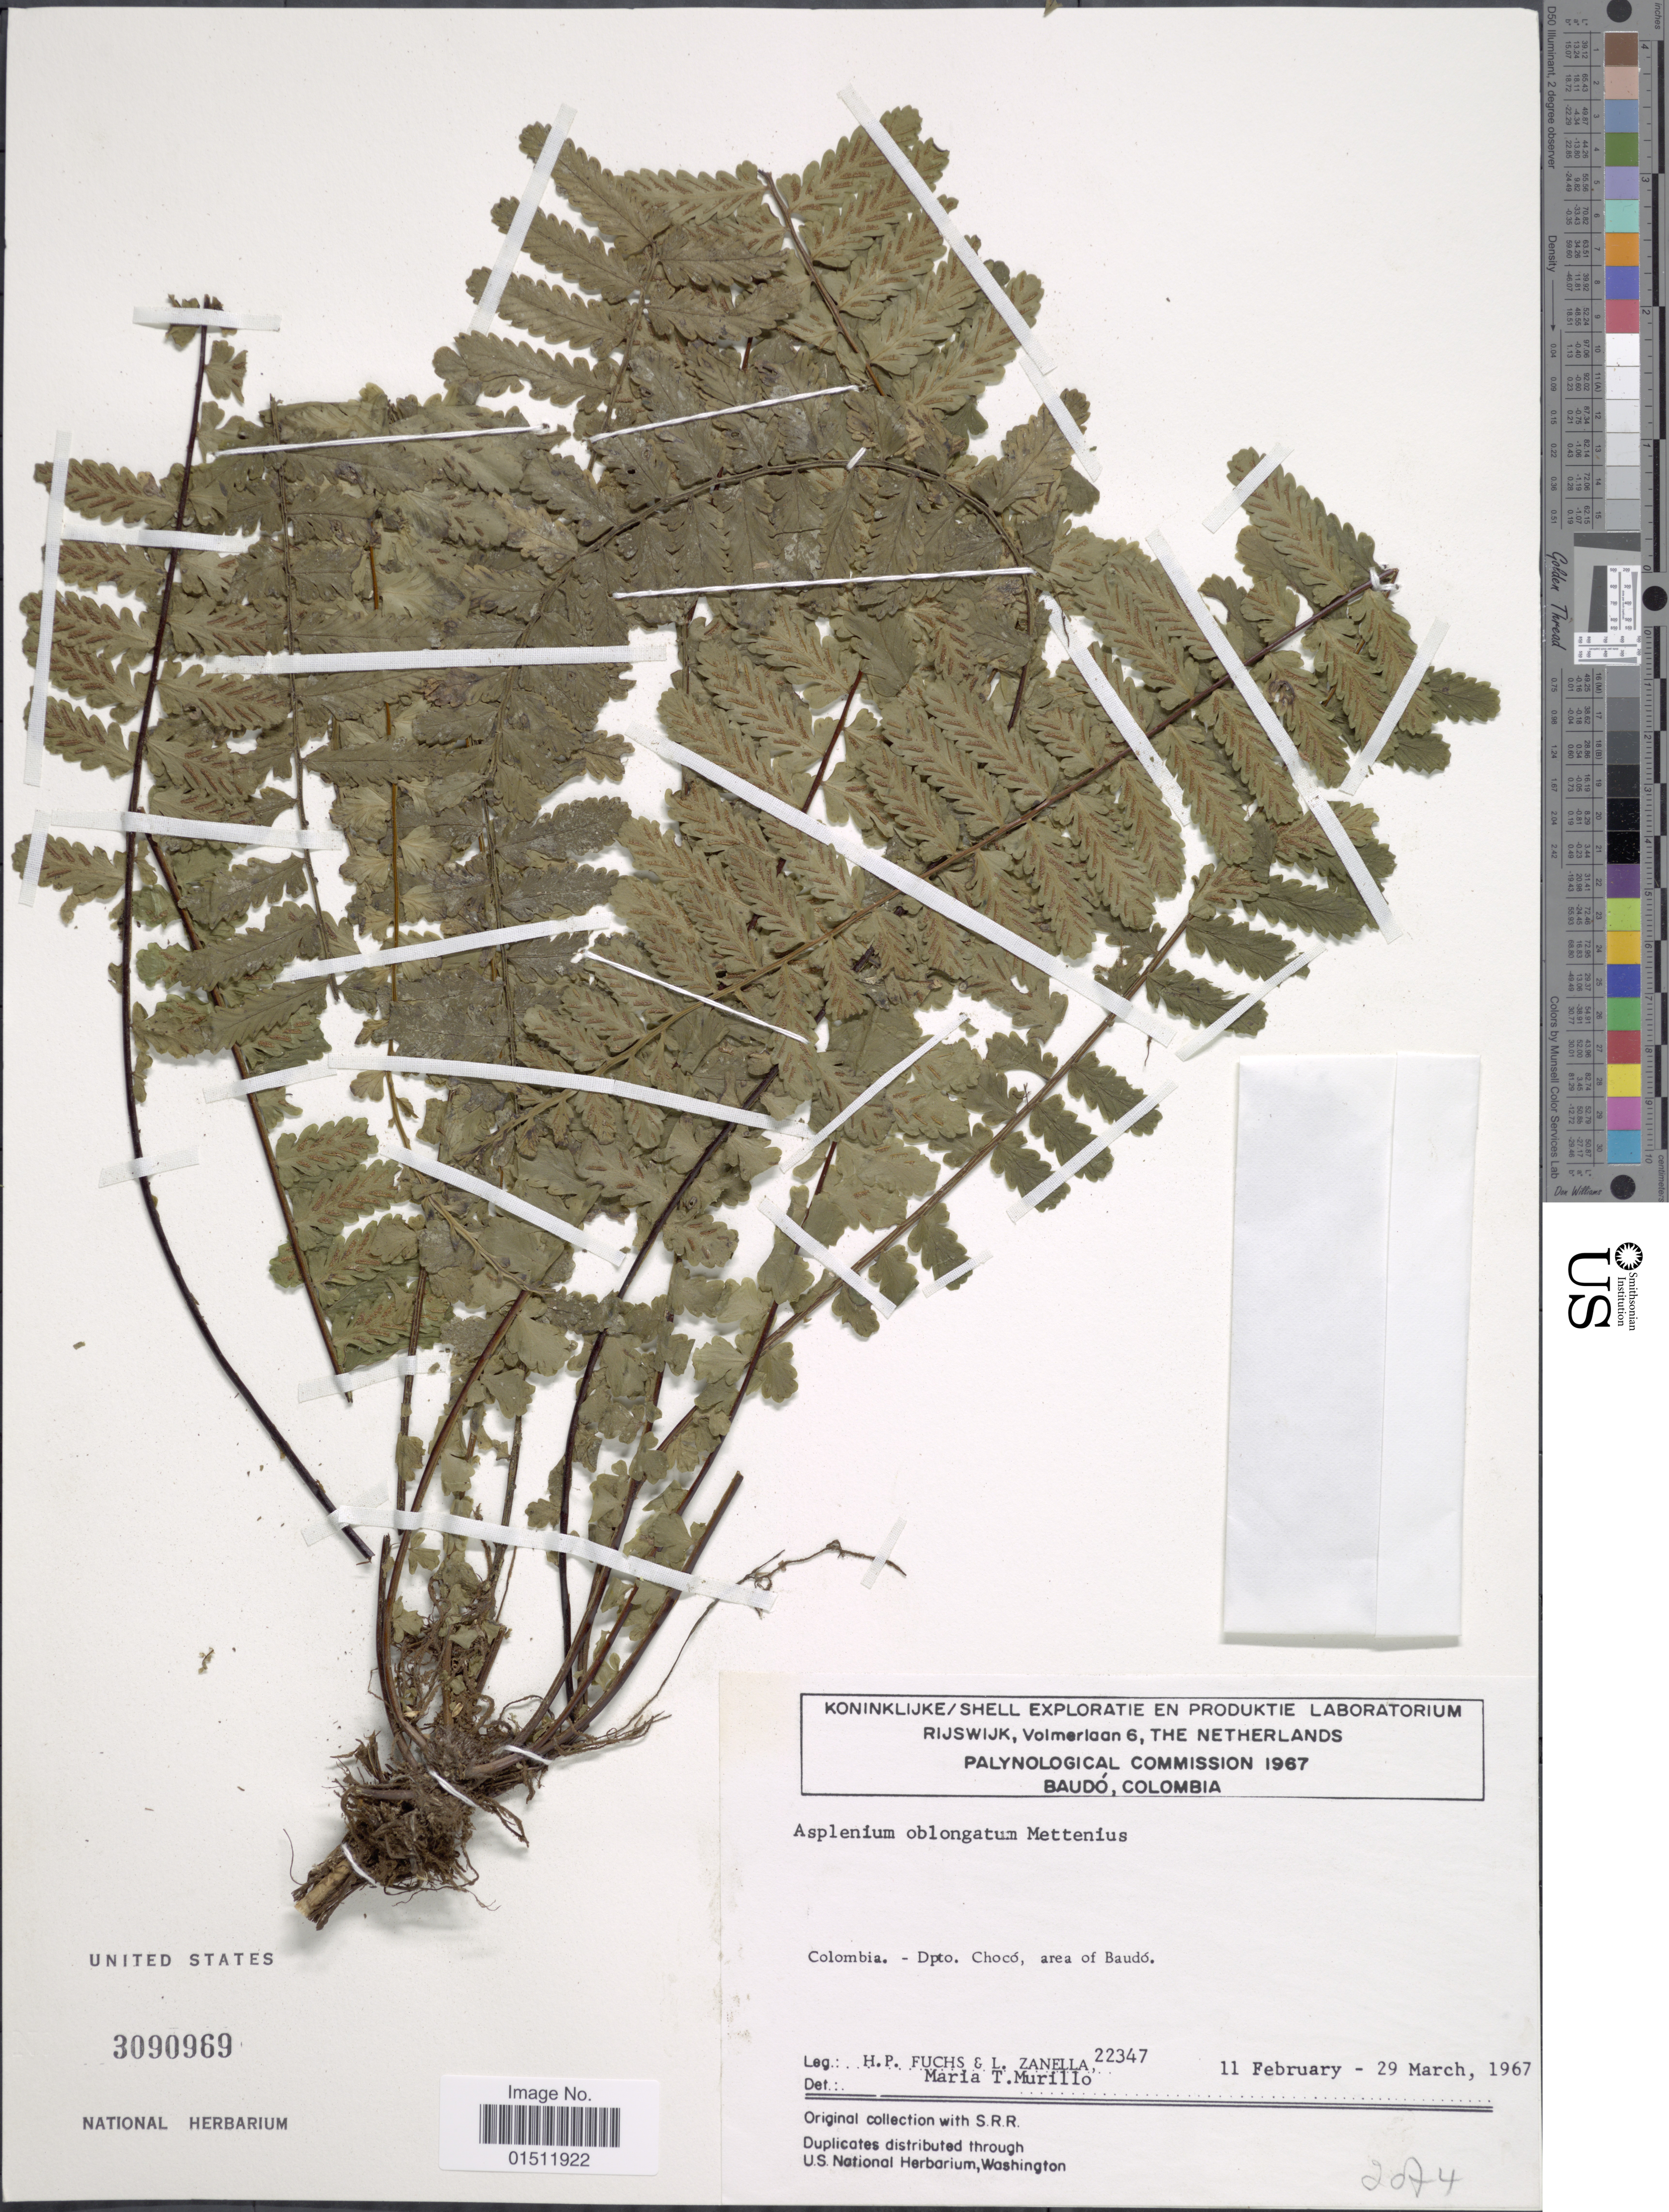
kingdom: Plantae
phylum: Tracheophyta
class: Polypodiopsida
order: Polypodiales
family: Aspleniaceae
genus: Asplenium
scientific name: Asplenium oblongatum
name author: Mett.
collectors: H. P. Fuchs & J. Zanella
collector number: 22347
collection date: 1967-02-11/1967-03-29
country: Colombia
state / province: Chocó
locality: Dpto. Choco, area of Baudo.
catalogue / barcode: US 3090969